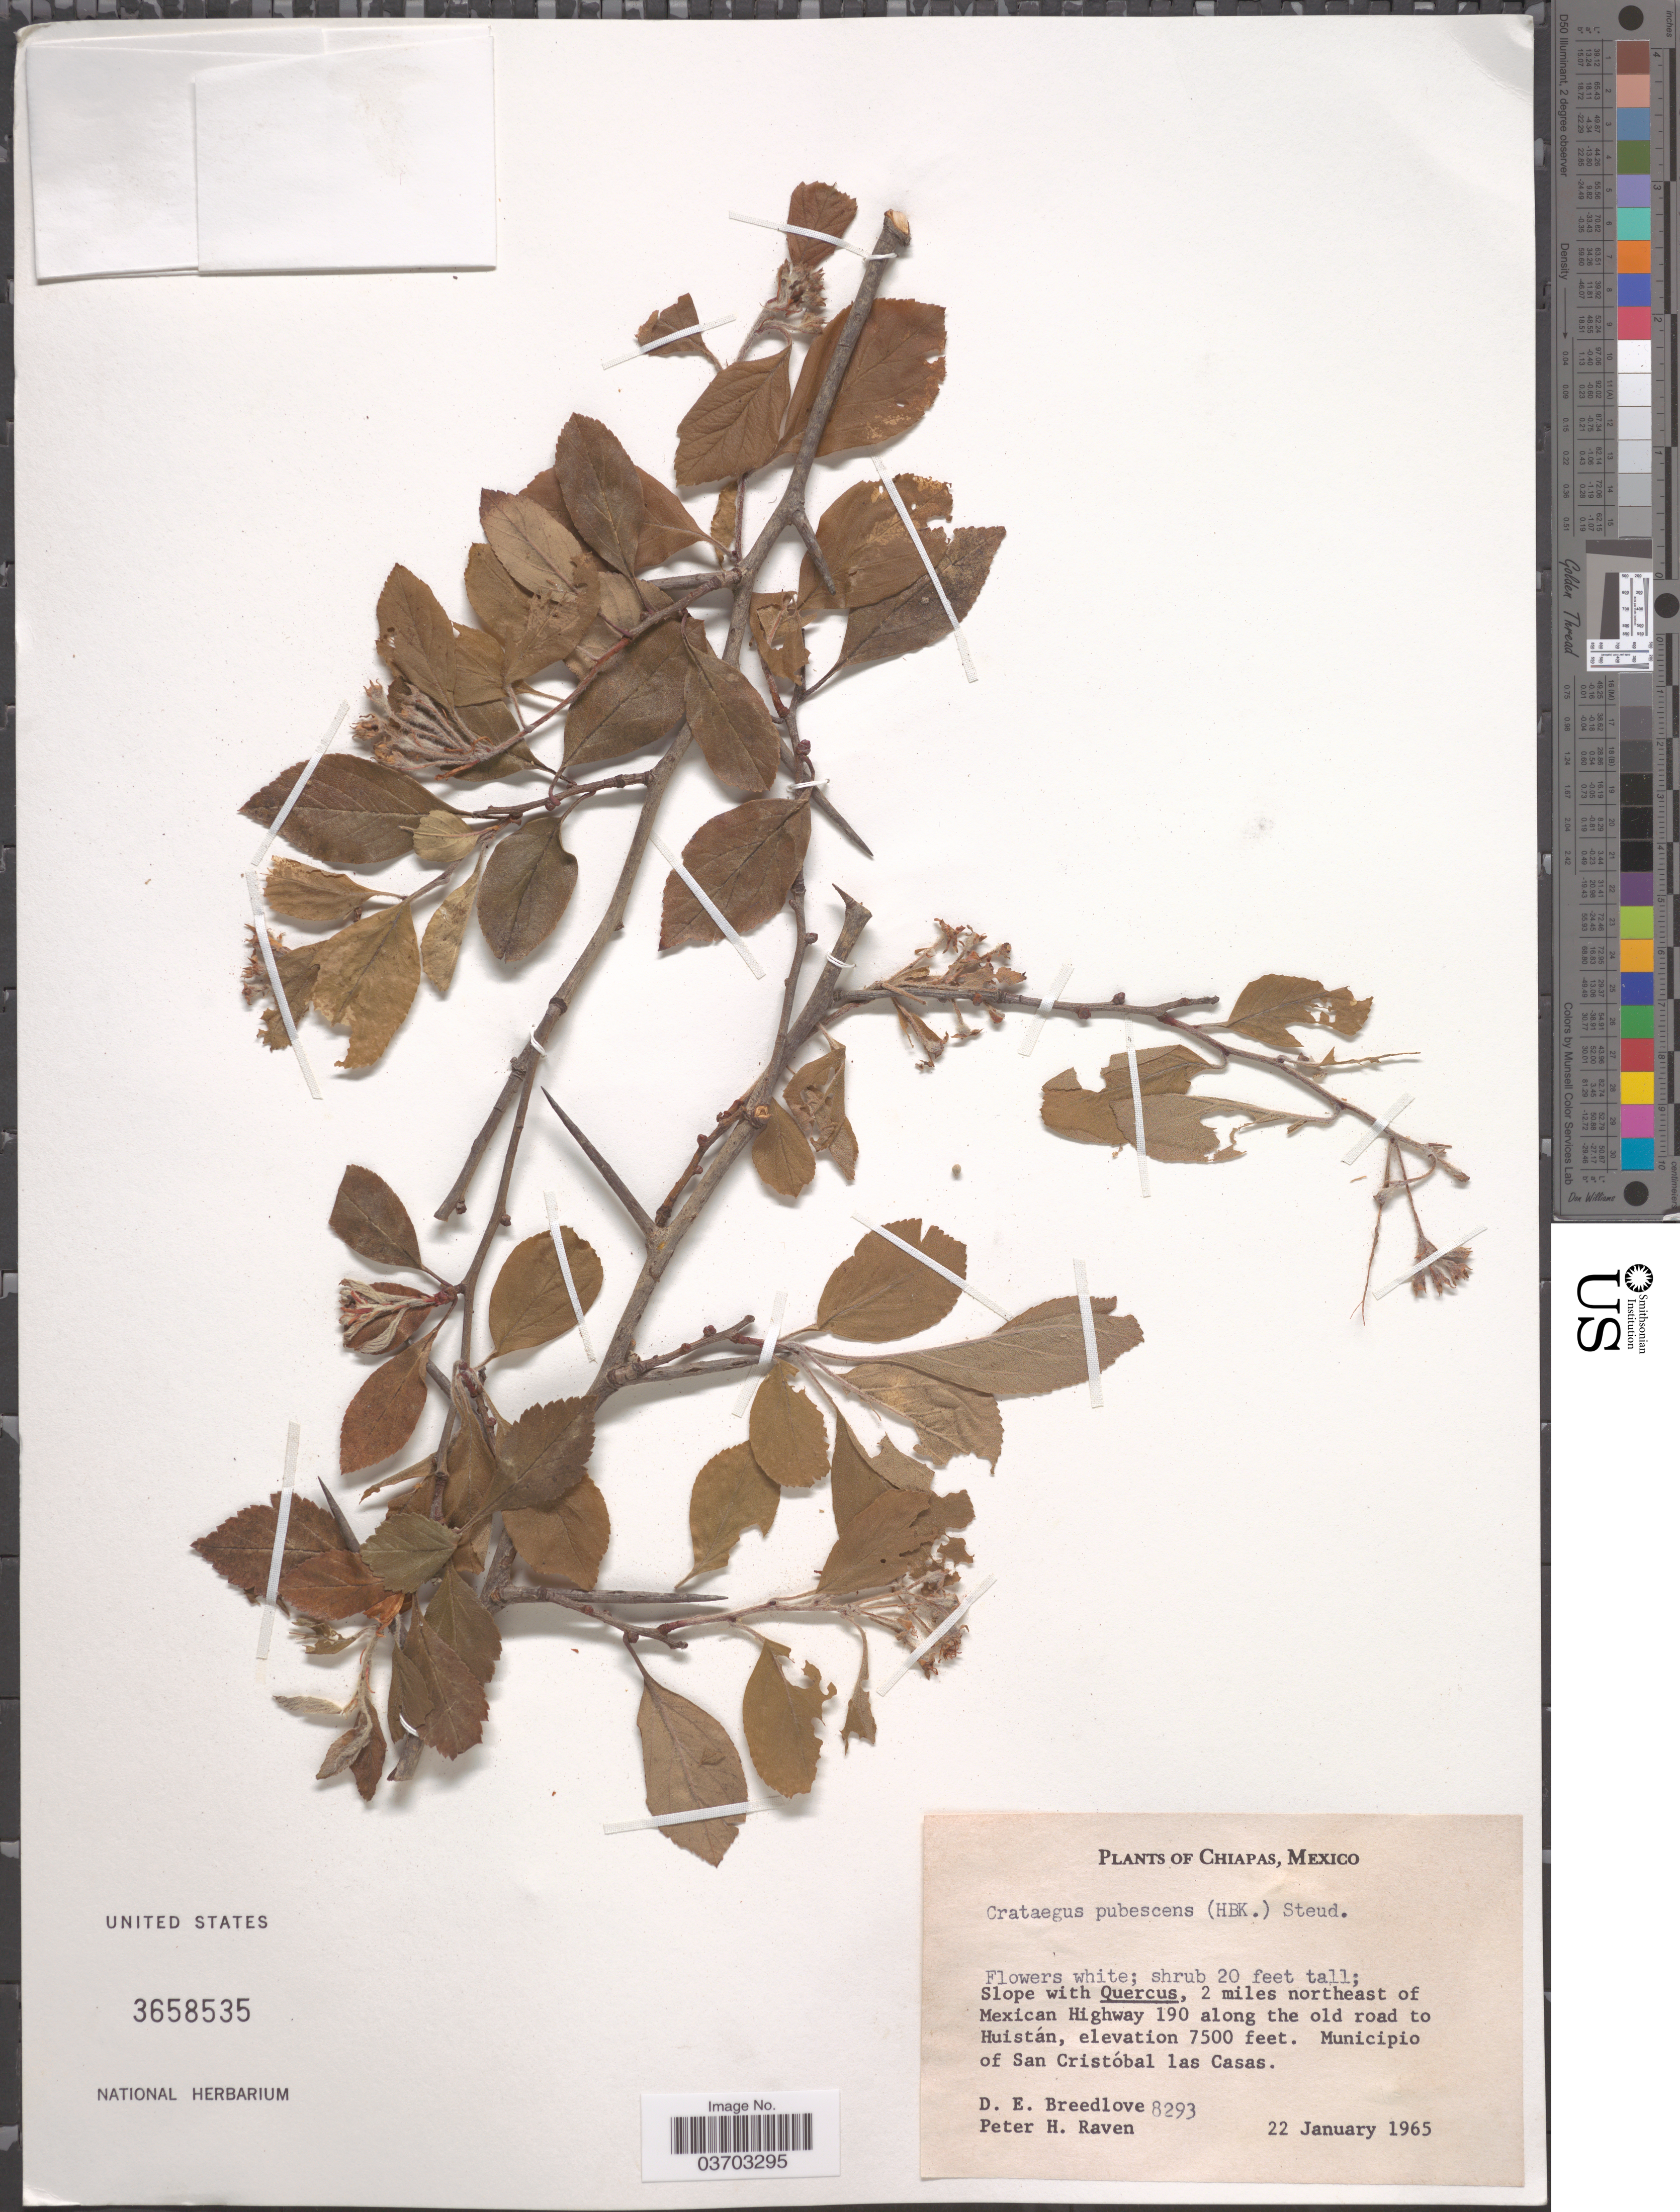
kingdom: Plantae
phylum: Tracheophyta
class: Magnoliopsida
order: Rosales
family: Rosaceae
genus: Crataegus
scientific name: Crataegus pubescens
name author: (C. Presl) C. Presl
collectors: D. E. Breedlove & P. Raven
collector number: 8293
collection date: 1965-01-22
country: Mexico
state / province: Chiapas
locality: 2 miles northeast of Mexican Highway 190 along the old road to Huistán. Municipio of San Cristóbal las Casas.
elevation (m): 2286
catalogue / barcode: US 3658535